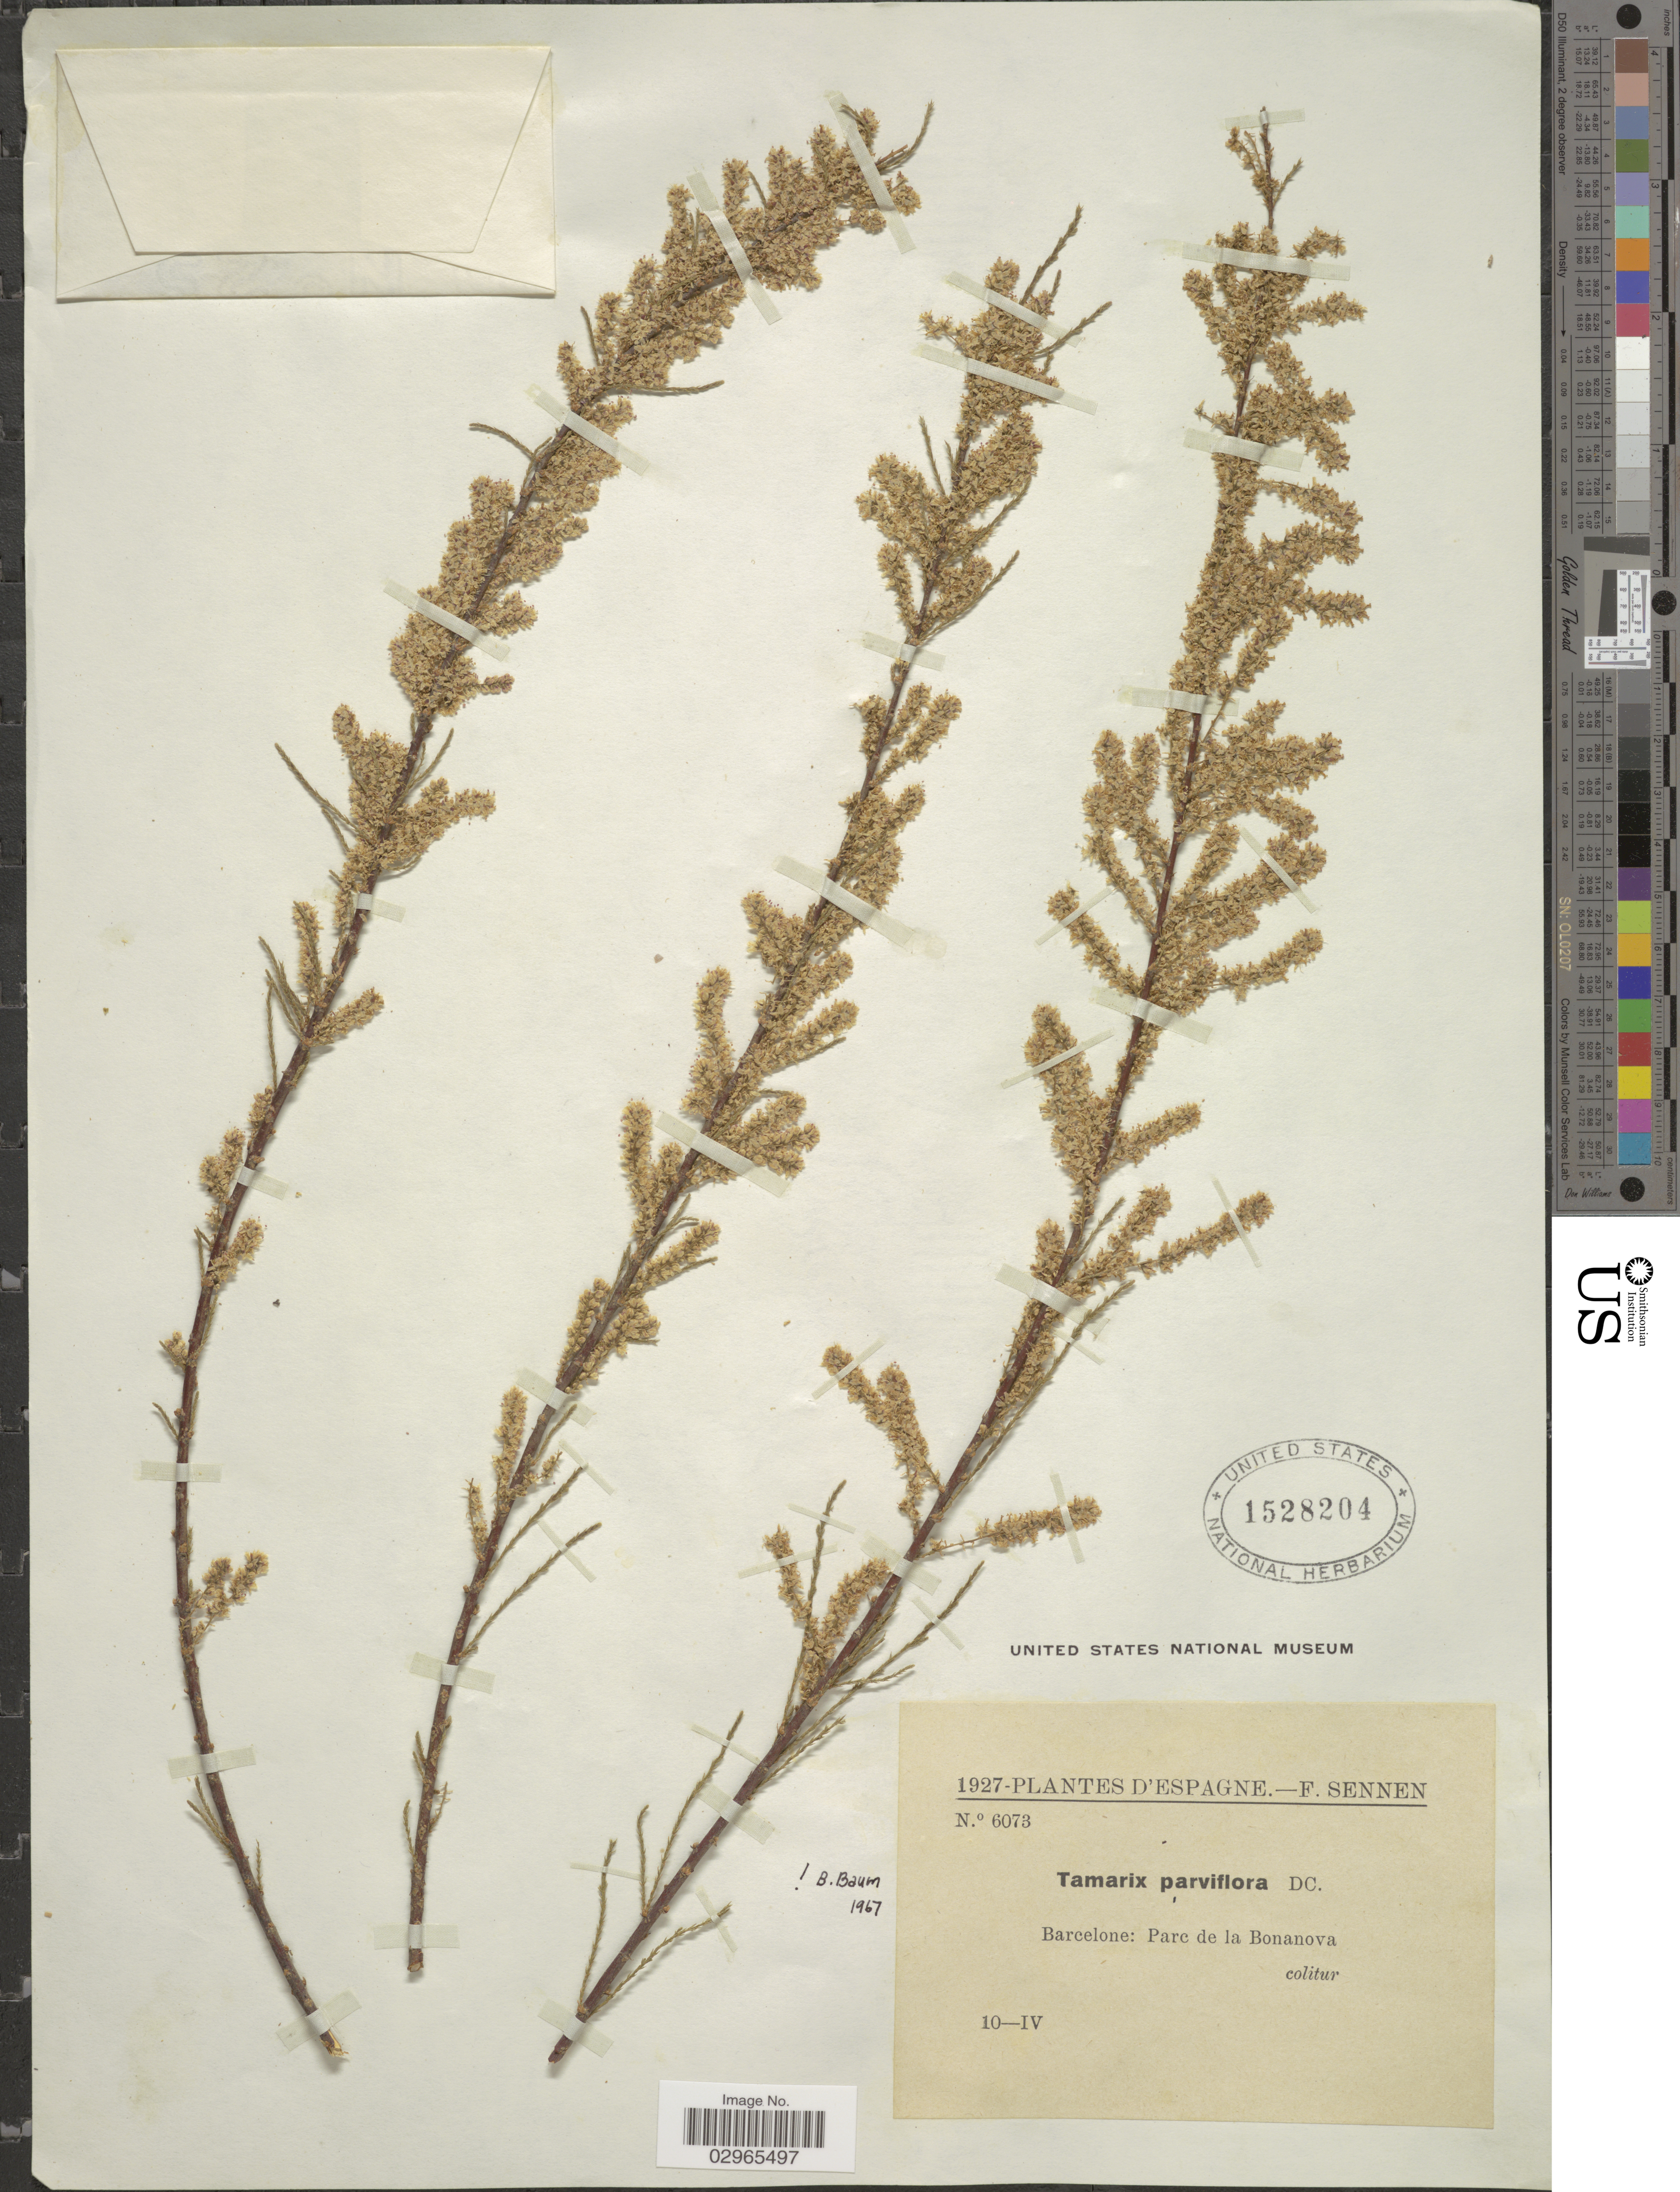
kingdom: Plantae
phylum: Tracheophyta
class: Magnoliopsida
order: Caryophyllales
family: Tamaricaceae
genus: Tamarix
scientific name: Tamarix parviflora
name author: DC.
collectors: E. Sennen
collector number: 6073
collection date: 1927-04-10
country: Spain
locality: Espagne. Barcelone: Parc de la Bonanova.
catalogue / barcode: US 1528204